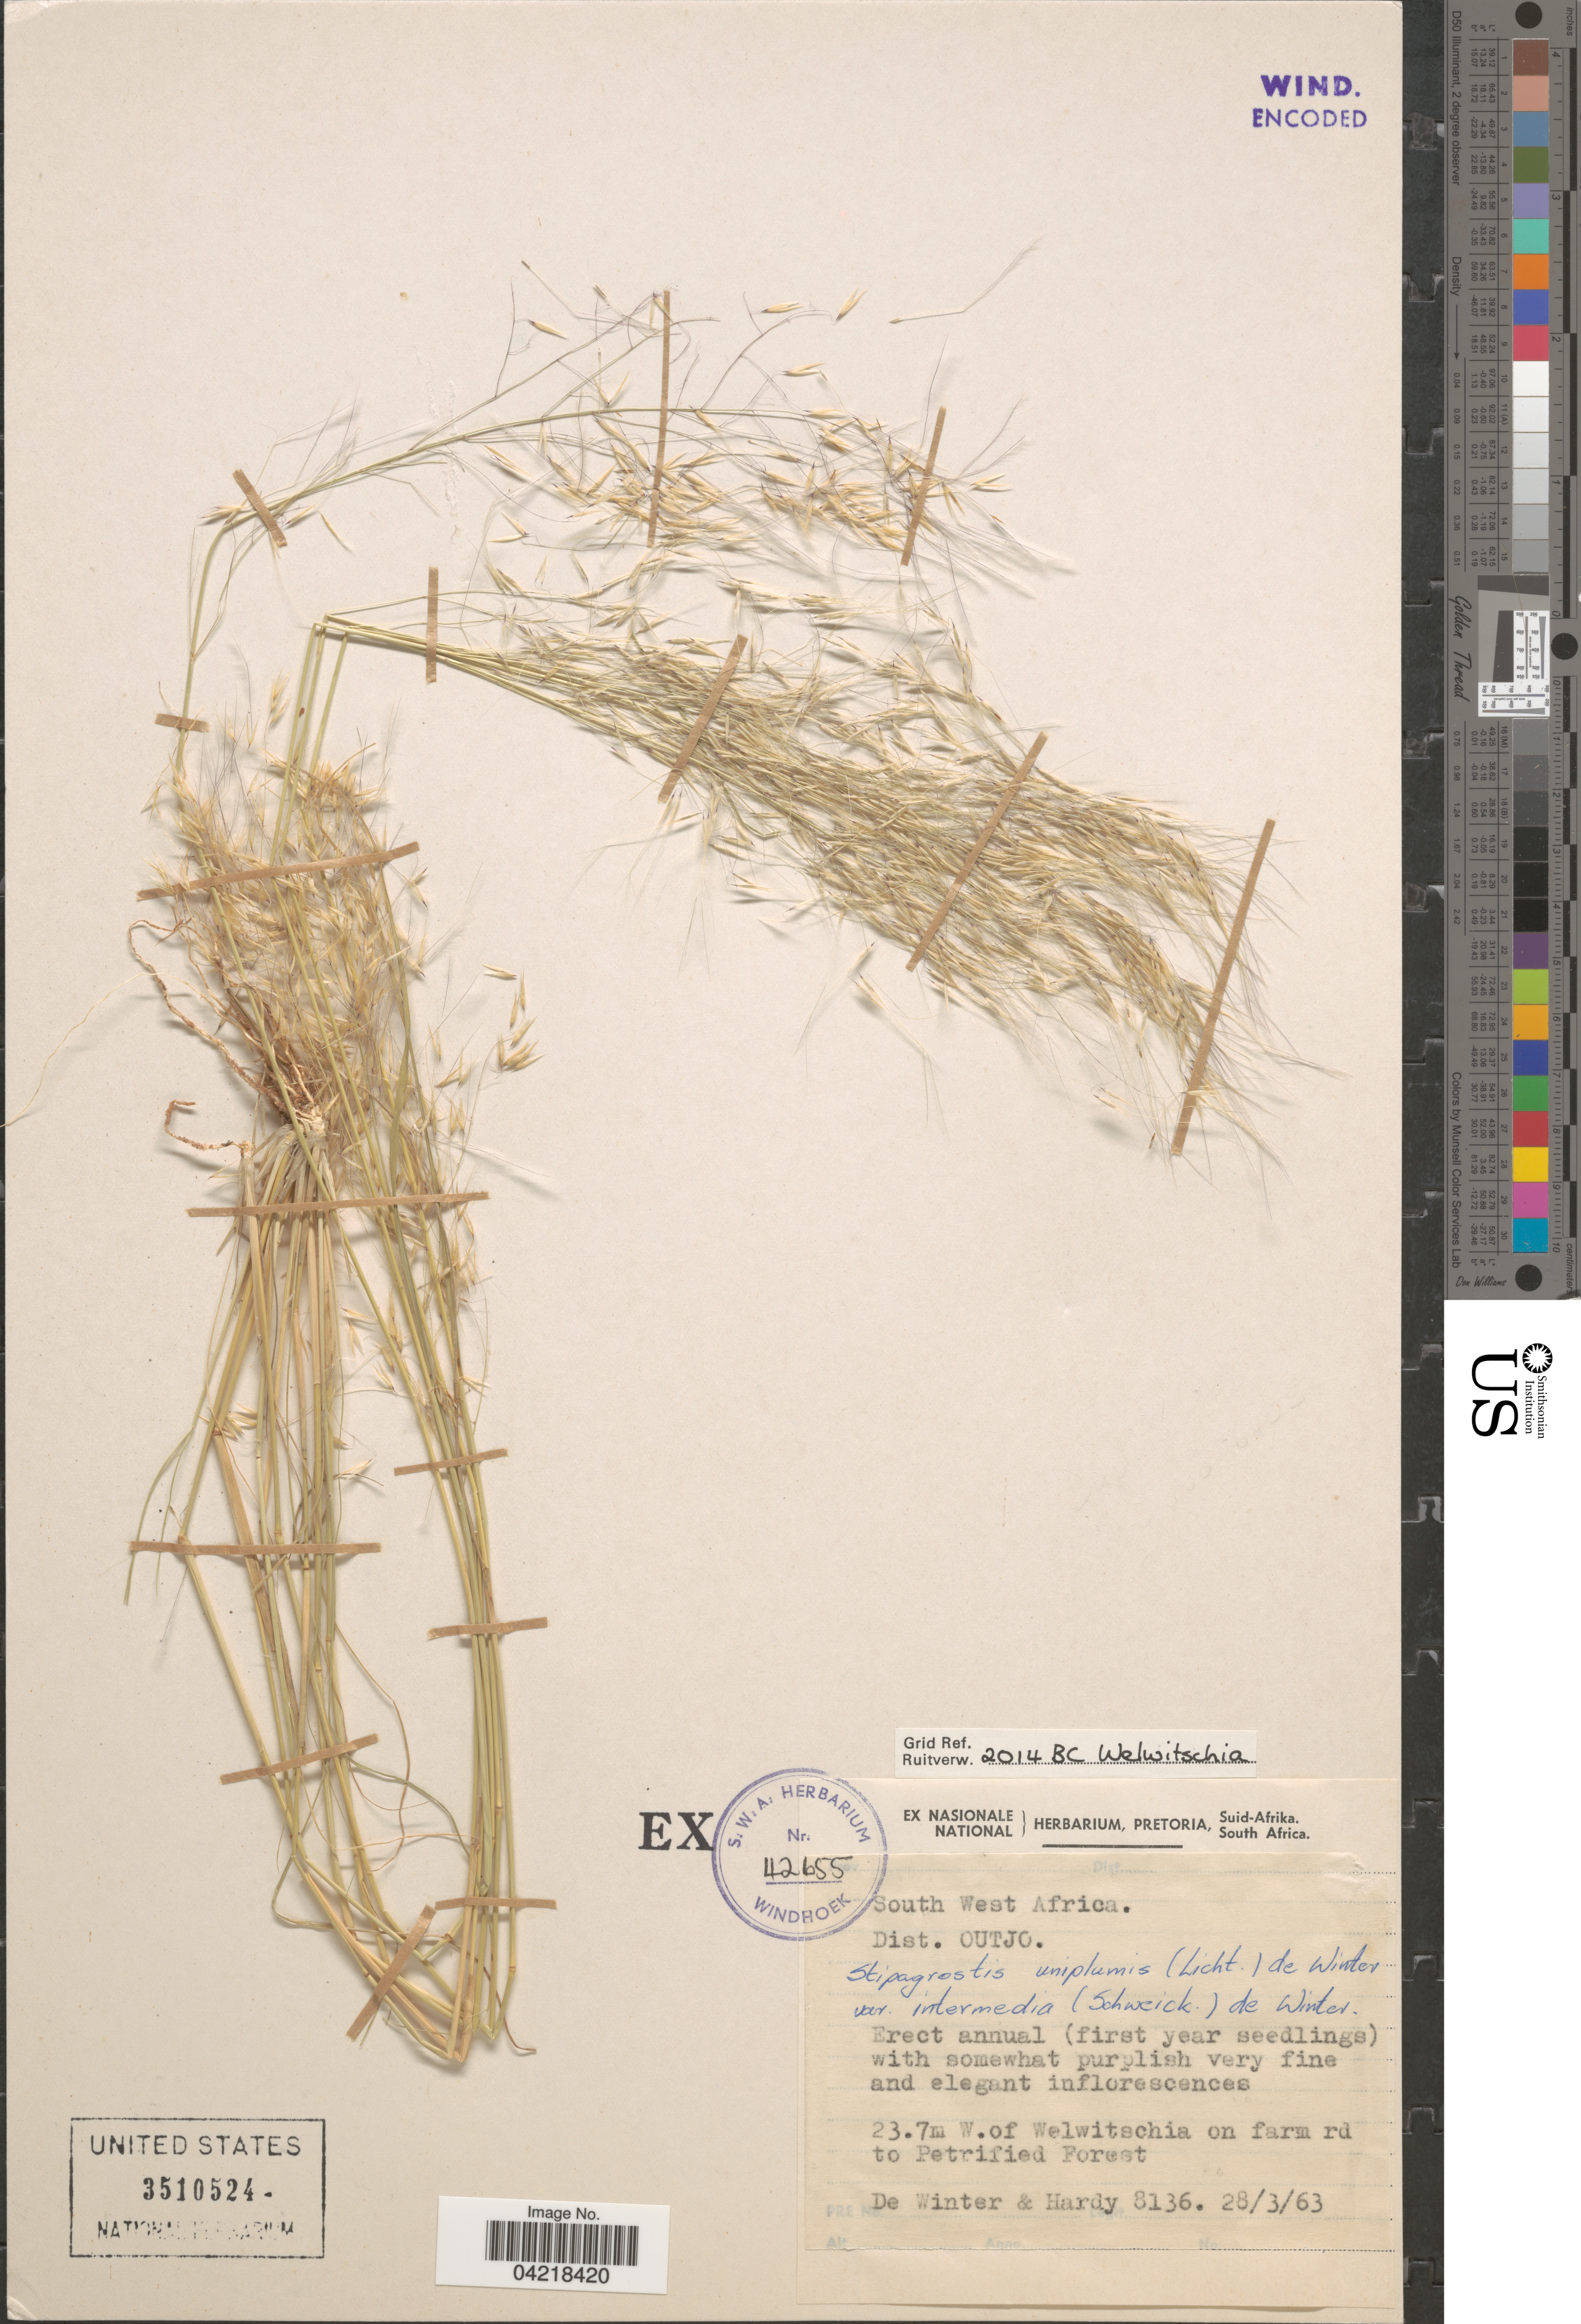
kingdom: Plantae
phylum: Tracheophyta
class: Liliopsida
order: Poales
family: Poaceae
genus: Stipagrostis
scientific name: Stipagrostis uniplumis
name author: (Licht.) De Winter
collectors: -- de Winter & -. Hardy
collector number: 8136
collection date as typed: Transcribed d/m/y: 28/3/63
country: Namibia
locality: South West Africa. Dist. Outjo. 23.7m W. of Welwitschia on farm rd to Petrified Forest.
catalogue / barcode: US 3510524